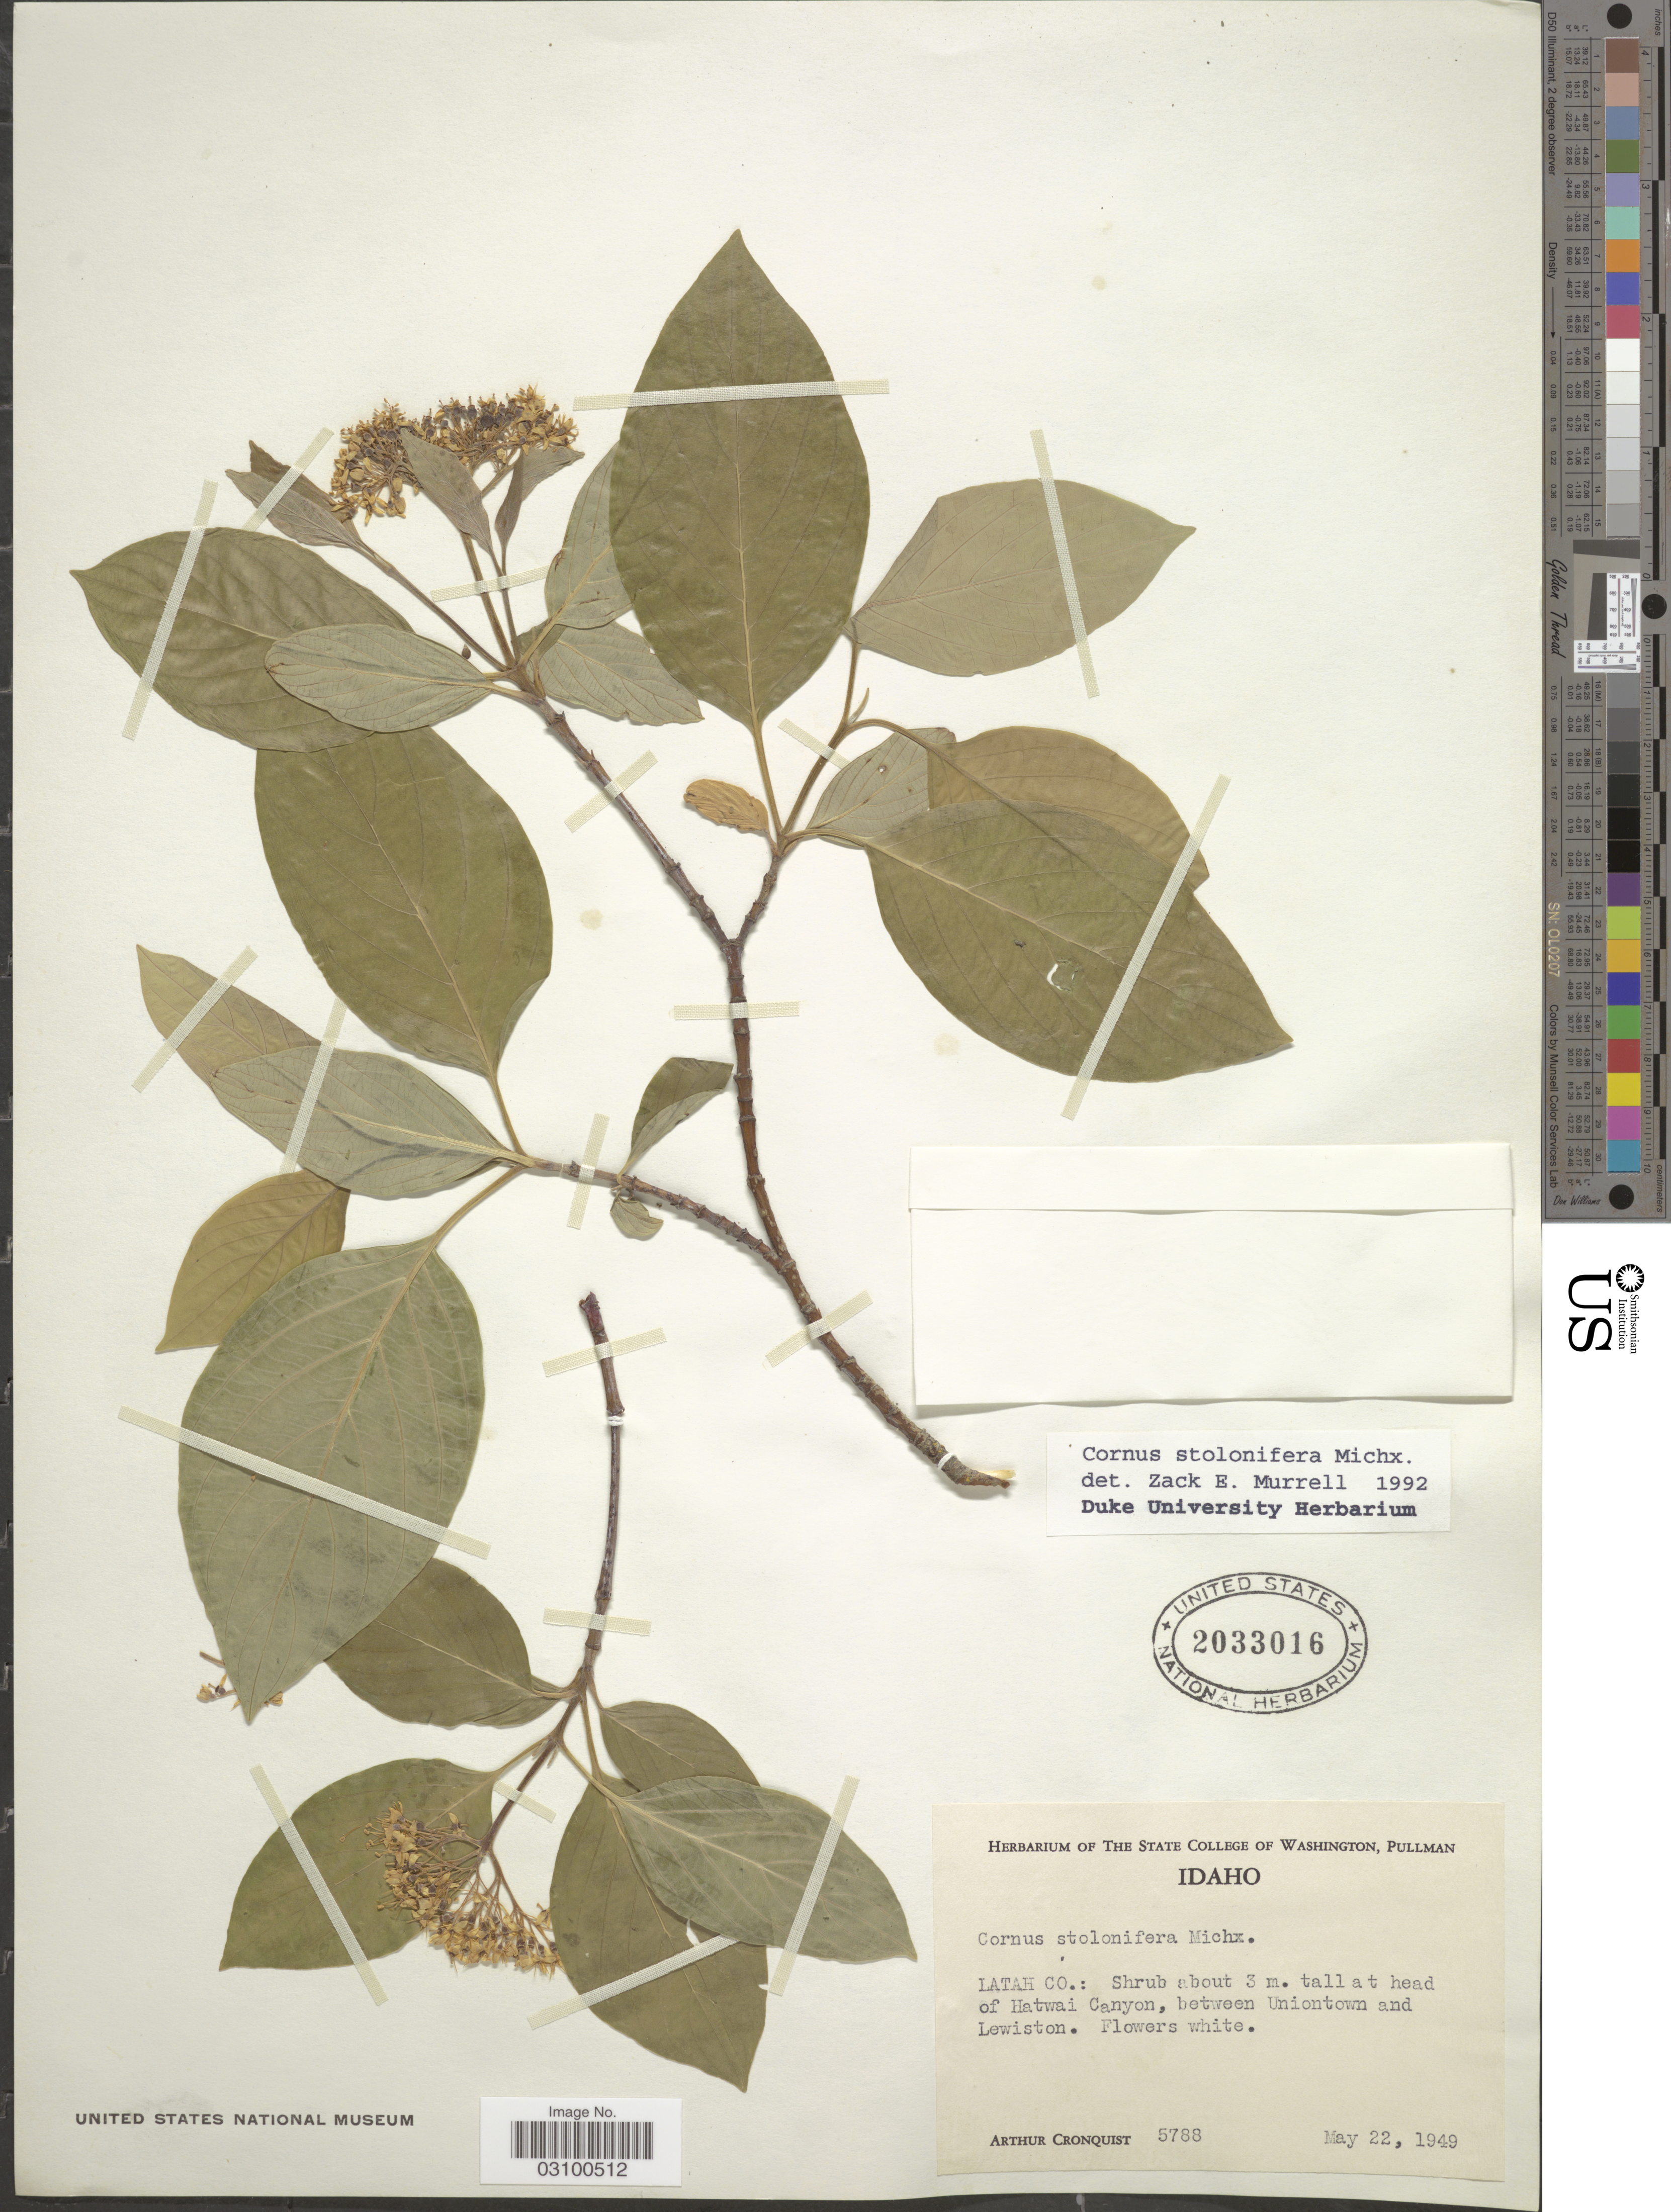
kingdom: Plantae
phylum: Tracheophyta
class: Magnoliopsida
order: Cornales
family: Cornaceae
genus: Cornus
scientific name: Cornus sericea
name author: L.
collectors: A. J. Cronquist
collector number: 5788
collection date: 1949-05-22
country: United States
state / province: Idaho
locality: Latah Co. At head of Hatwai Canyon, between Uniontown and Lewiston.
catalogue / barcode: US 2033016